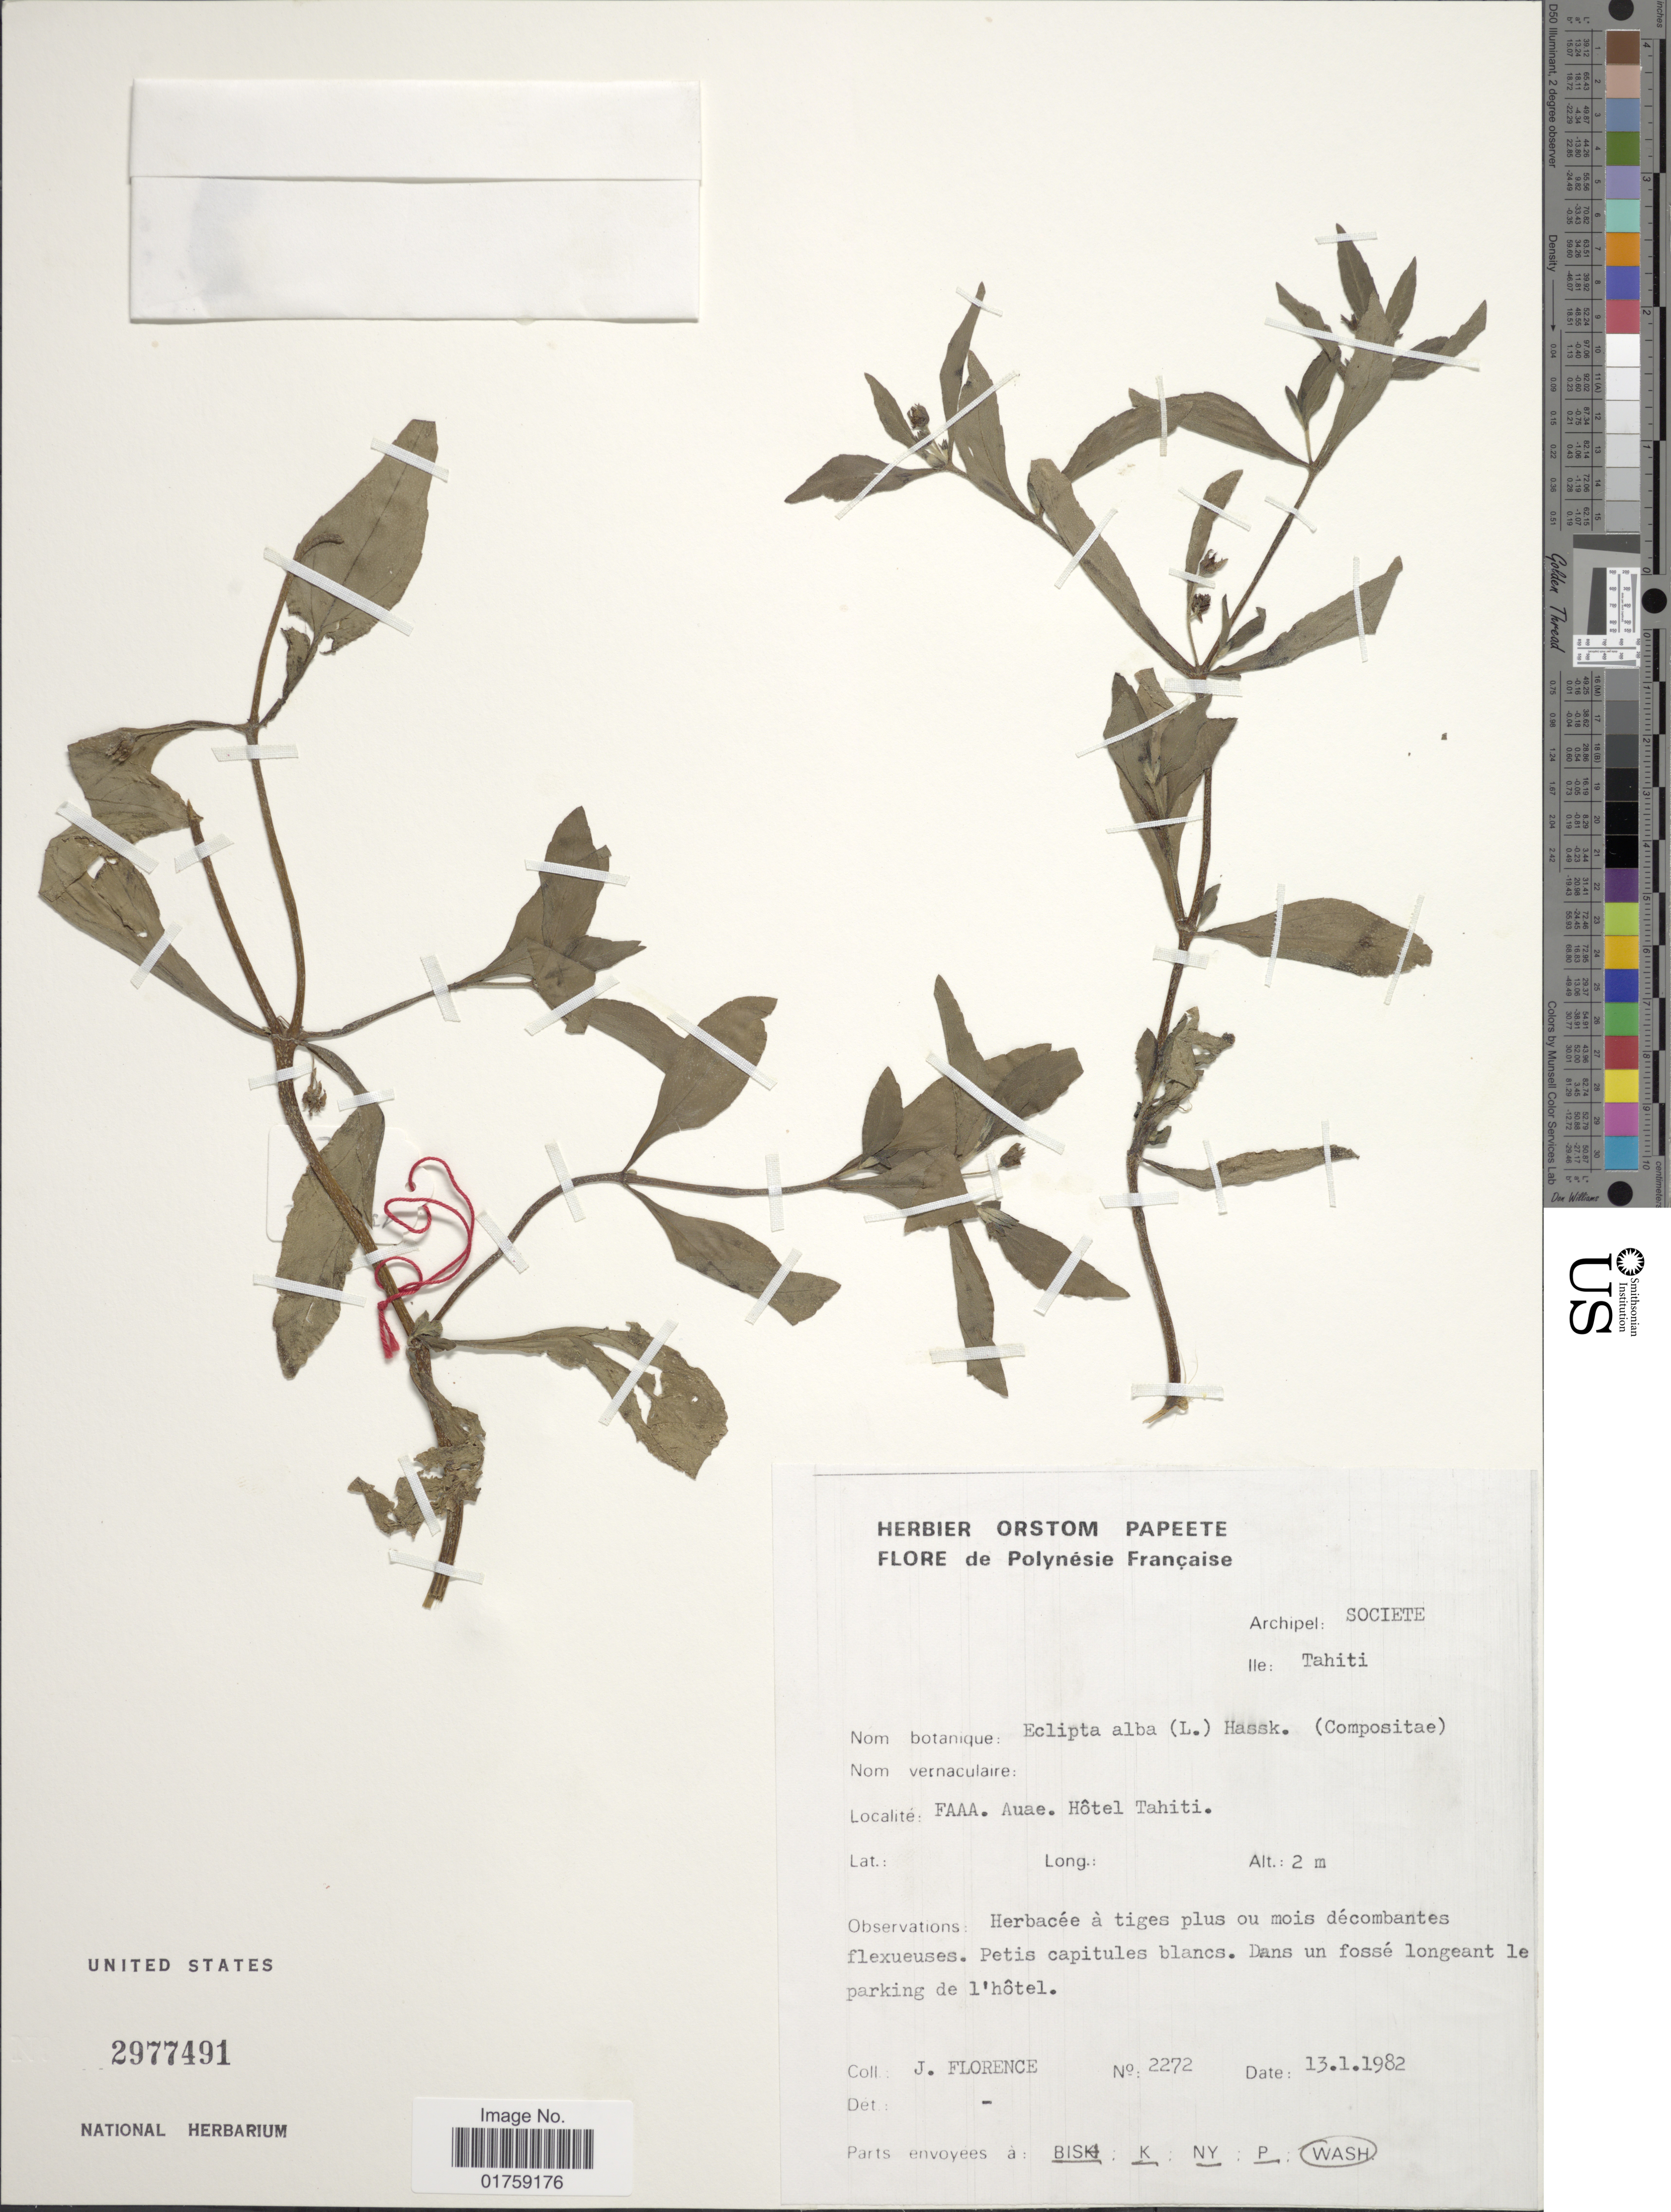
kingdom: Plantae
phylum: Tracheophyta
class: Magnoliopsida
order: Asterales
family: Asteraceae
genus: Eclipta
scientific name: Eclipta prostrata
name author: (L.) L.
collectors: J. Florence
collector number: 2272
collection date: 1982-01-13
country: French Polynesia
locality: Polynesie Française. Archipel: Societe. Ile: Tahiti. Faaa. Auae. Hotel Tahiti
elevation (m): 2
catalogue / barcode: US 2977491